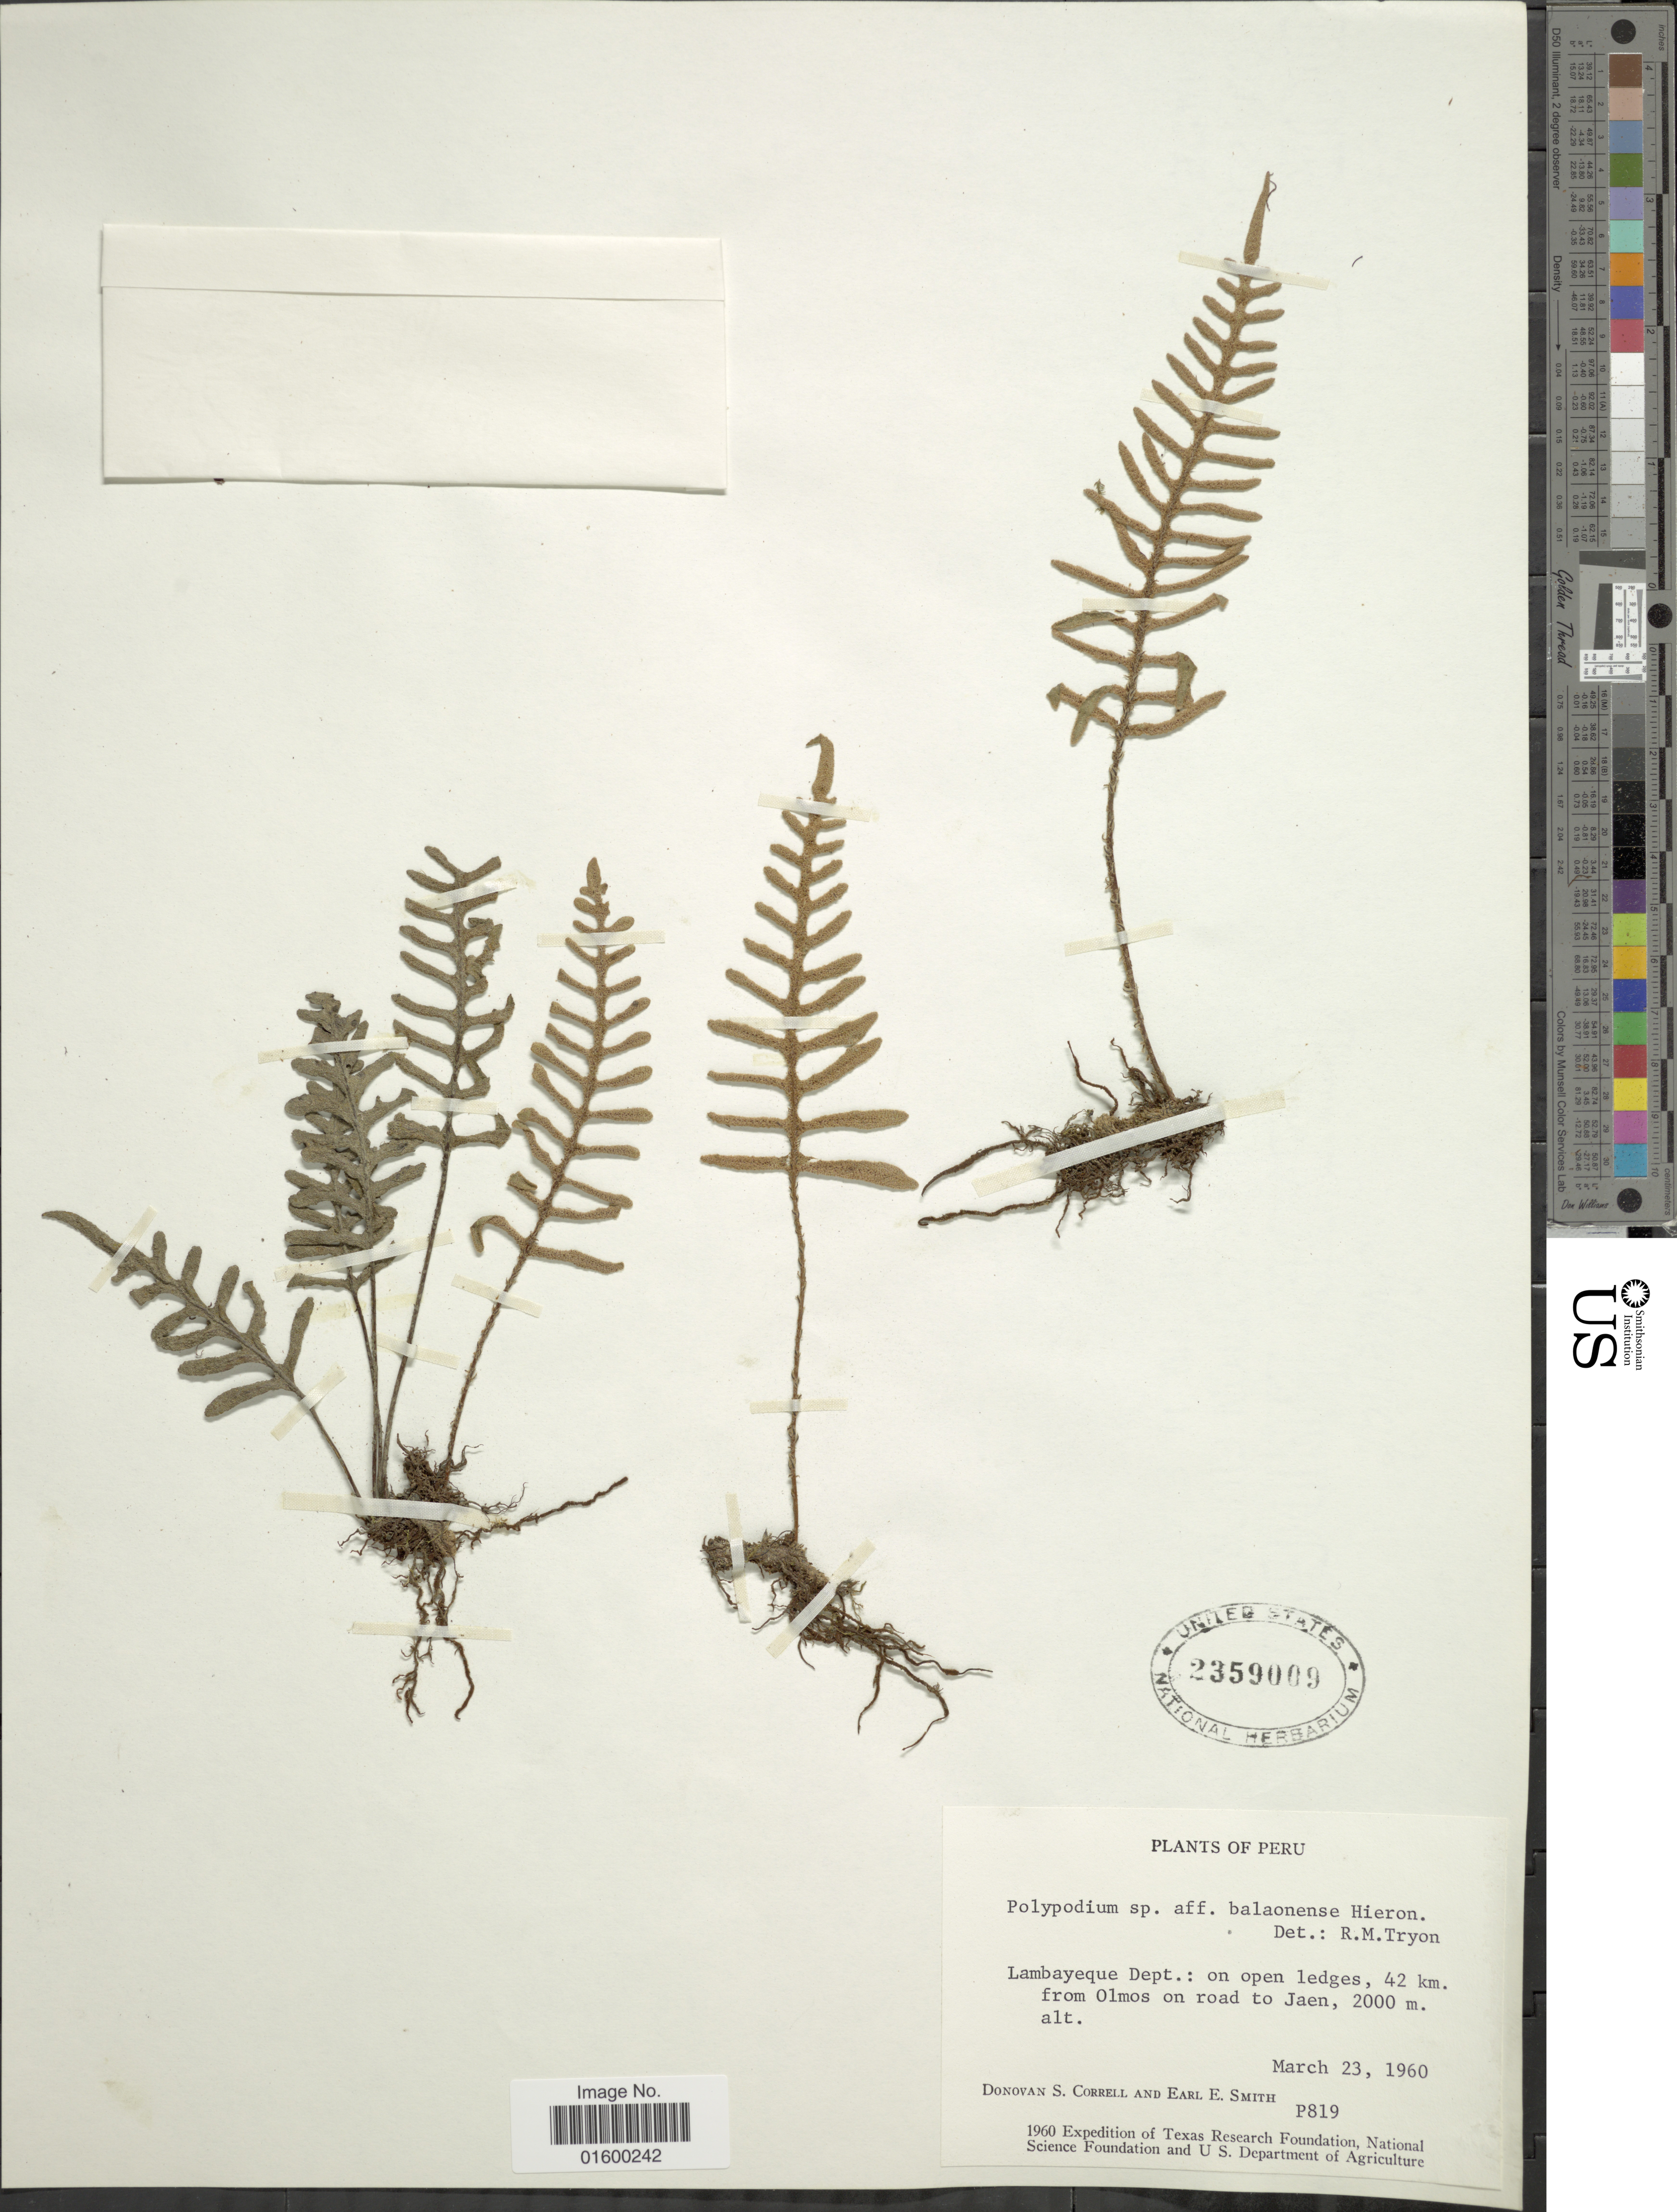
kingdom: Plantae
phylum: Tracheophyta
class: Polypodiopsida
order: Polypodiales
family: Polypodiaceae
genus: Pleopeltis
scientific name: Pleopeltis sp.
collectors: D. S. Correll & E. E. Smith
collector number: P819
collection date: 1960-03-23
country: Peru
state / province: Lambayeque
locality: Lambayeque Dept., 42 km from Olmos on road to Jaen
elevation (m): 2000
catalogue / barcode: US 2359009